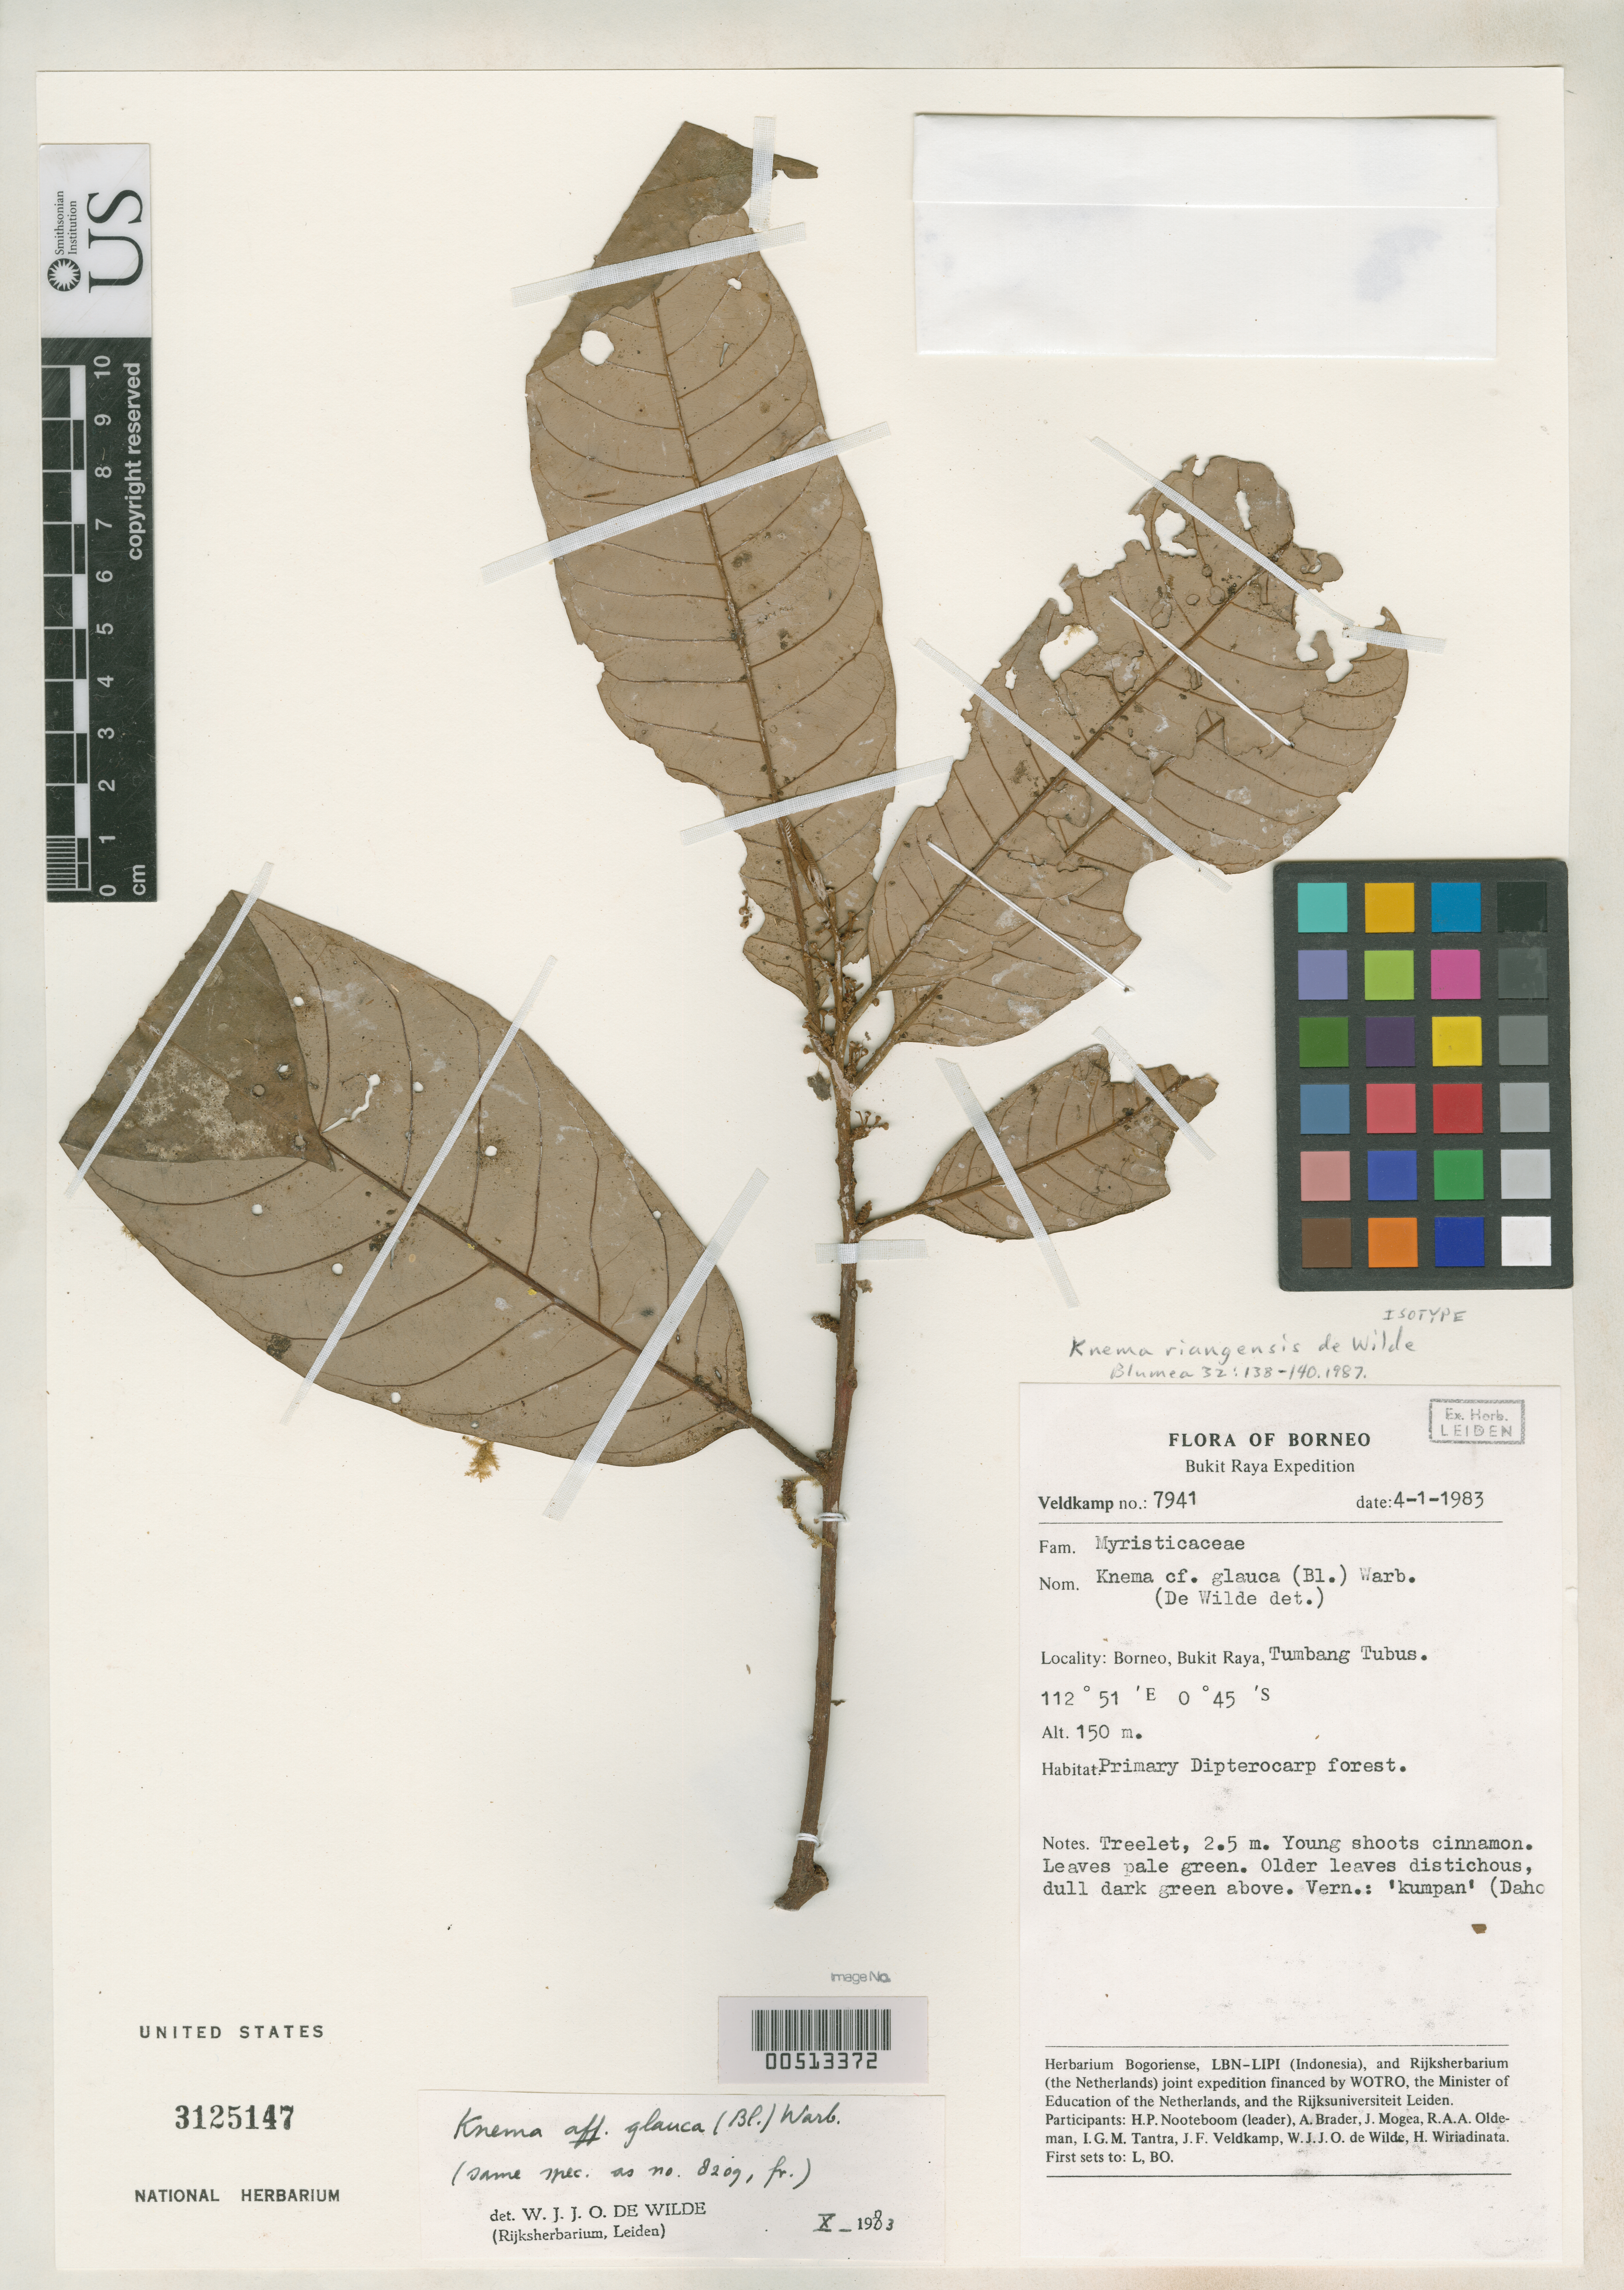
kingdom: Plantae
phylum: Tracheophyta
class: Magnoliopsida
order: Magnoliales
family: Myristicaceae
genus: Knema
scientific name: Knema riangensis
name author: W.J. de Wilde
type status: Isotype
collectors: J. F. Veldkamp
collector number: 7941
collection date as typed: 04 Jan 1983 or 01 Apr 1983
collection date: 1983-01-04 or 1983-04-01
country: Malaysia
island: Borneo Island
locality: Bakit Raya, Tumbang Tubus.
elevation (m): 150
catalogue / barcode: US 3125147